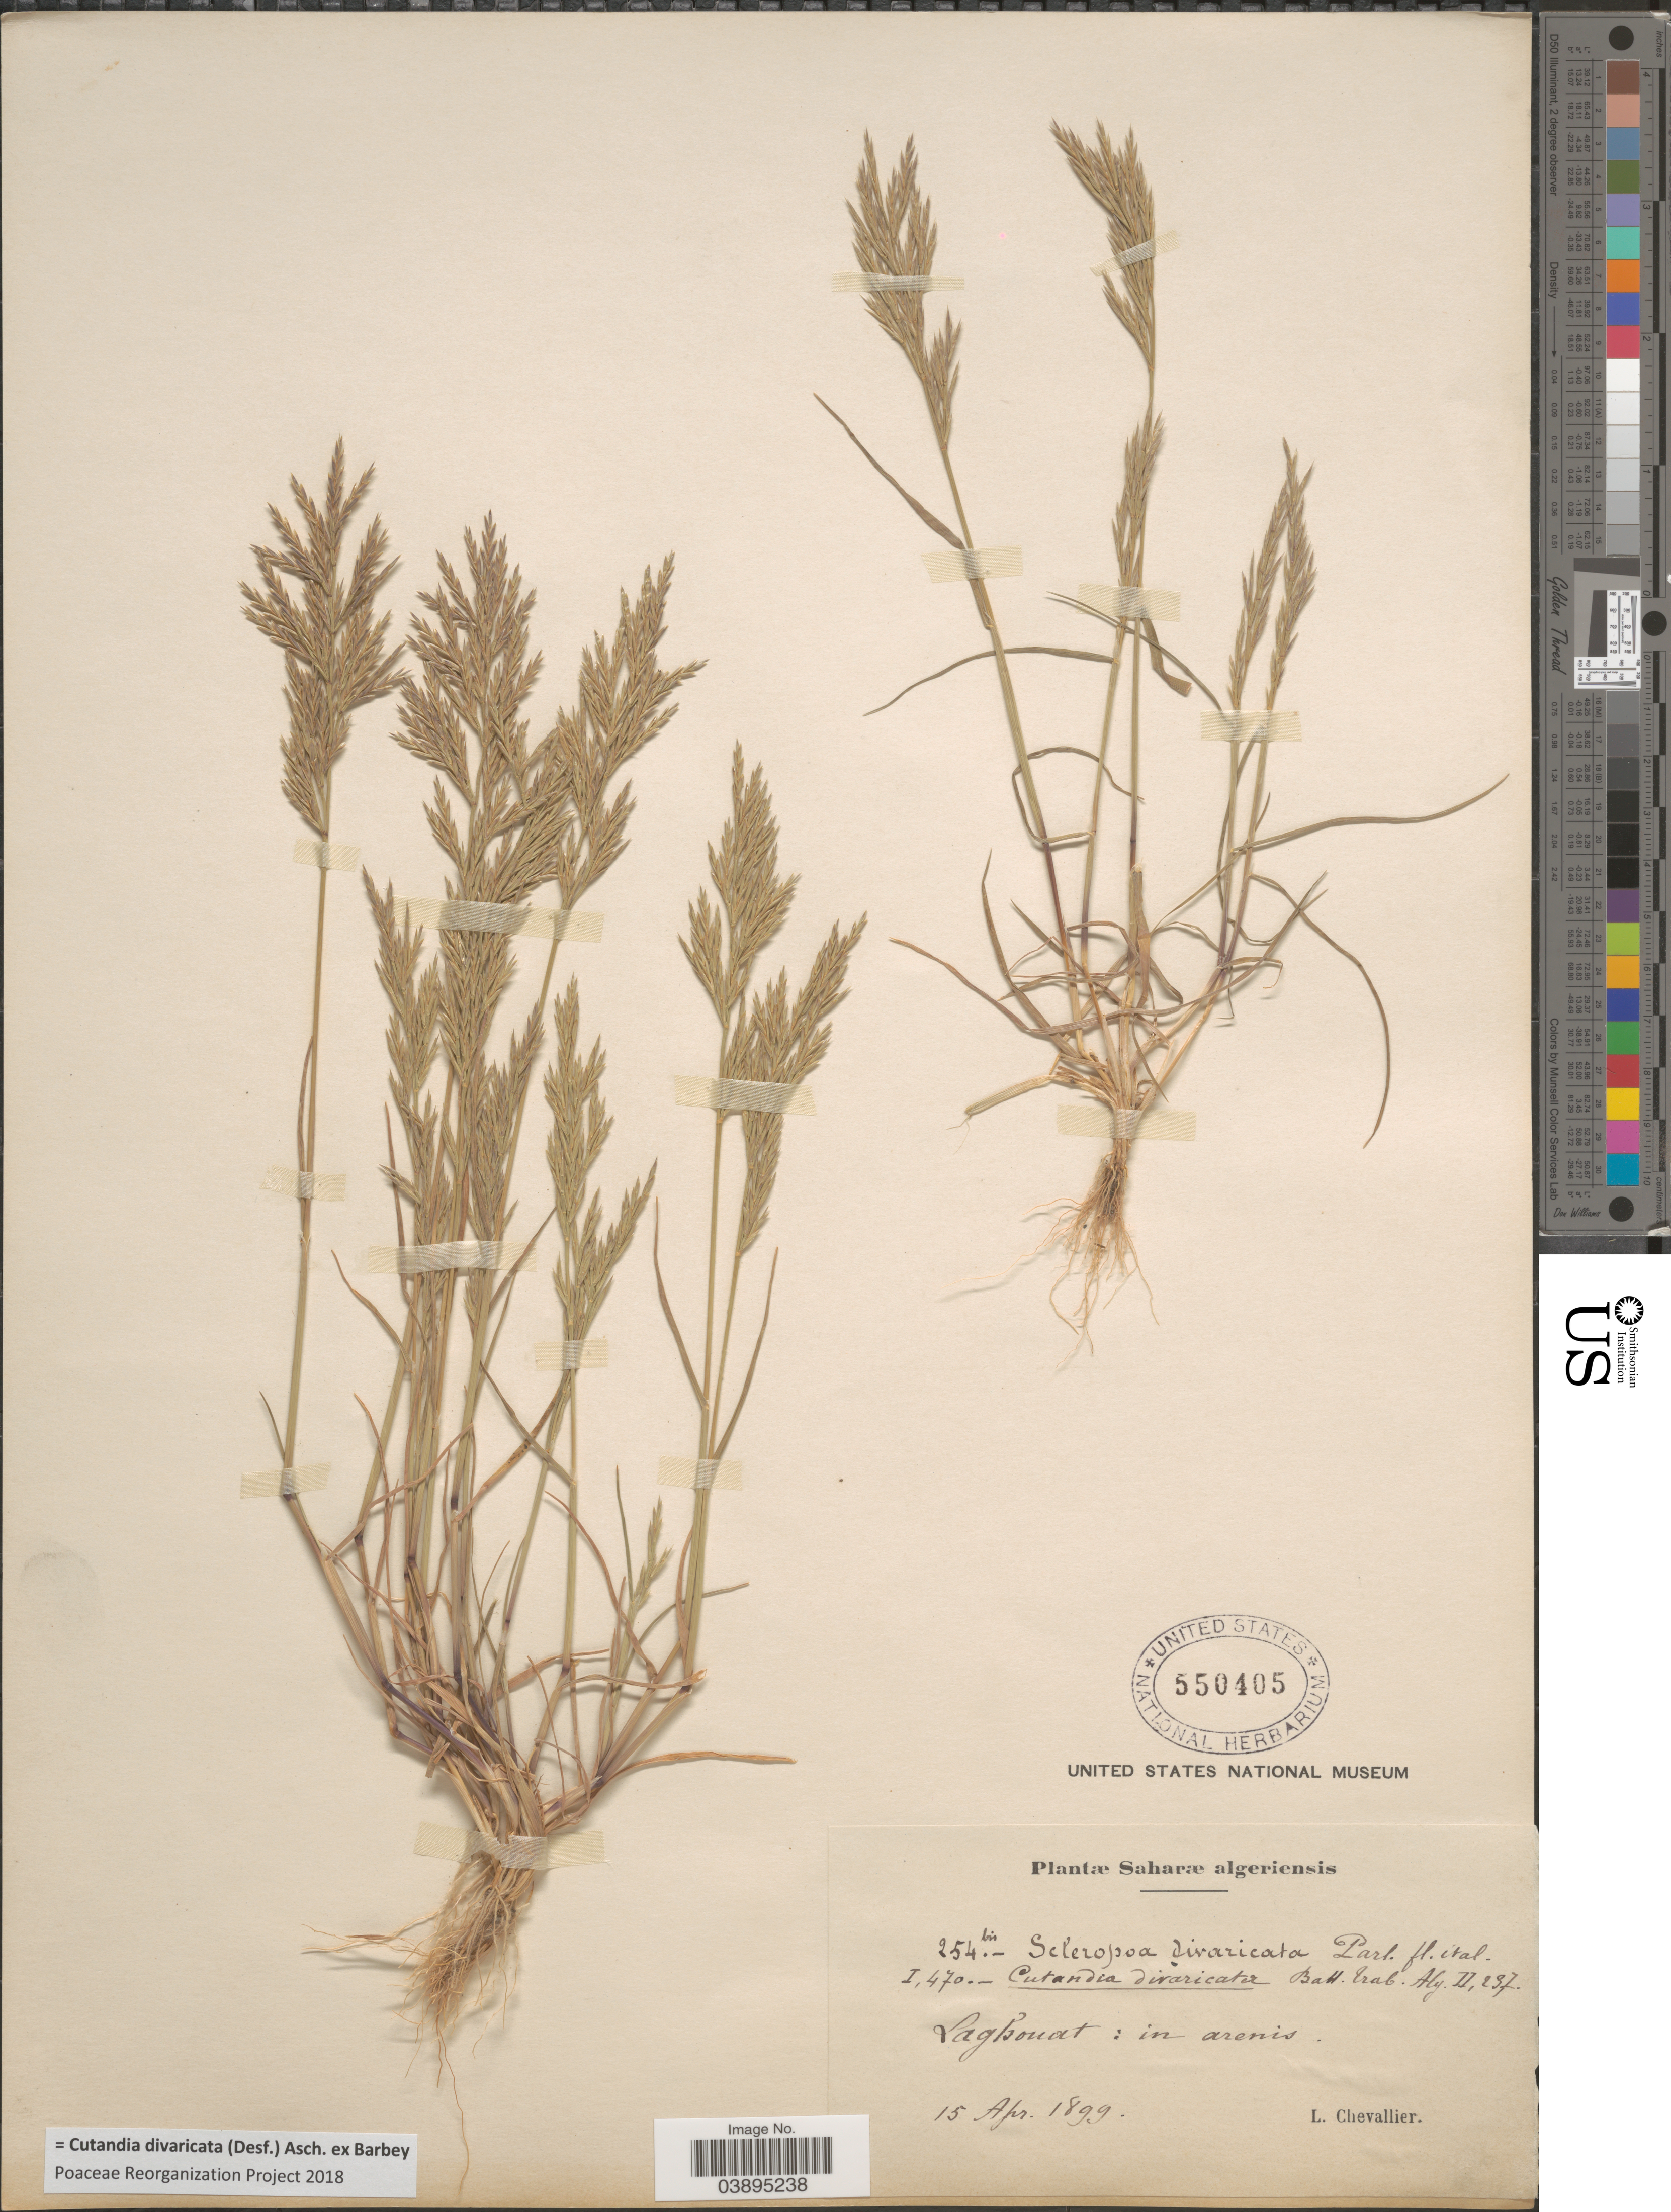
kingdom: Plantae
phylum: Tracheophyta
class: Liliopsida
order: Poales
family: Poaceae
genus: Cutandia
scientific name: Cutandia divaricata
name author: (Desf.) Asch. ex Barbey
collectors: L. Chevallier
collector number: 254bis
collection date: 1899-04-15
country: Algeria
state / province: Laghouat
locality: Saharæ algeriensis. In arenis.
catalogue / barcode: US 550405